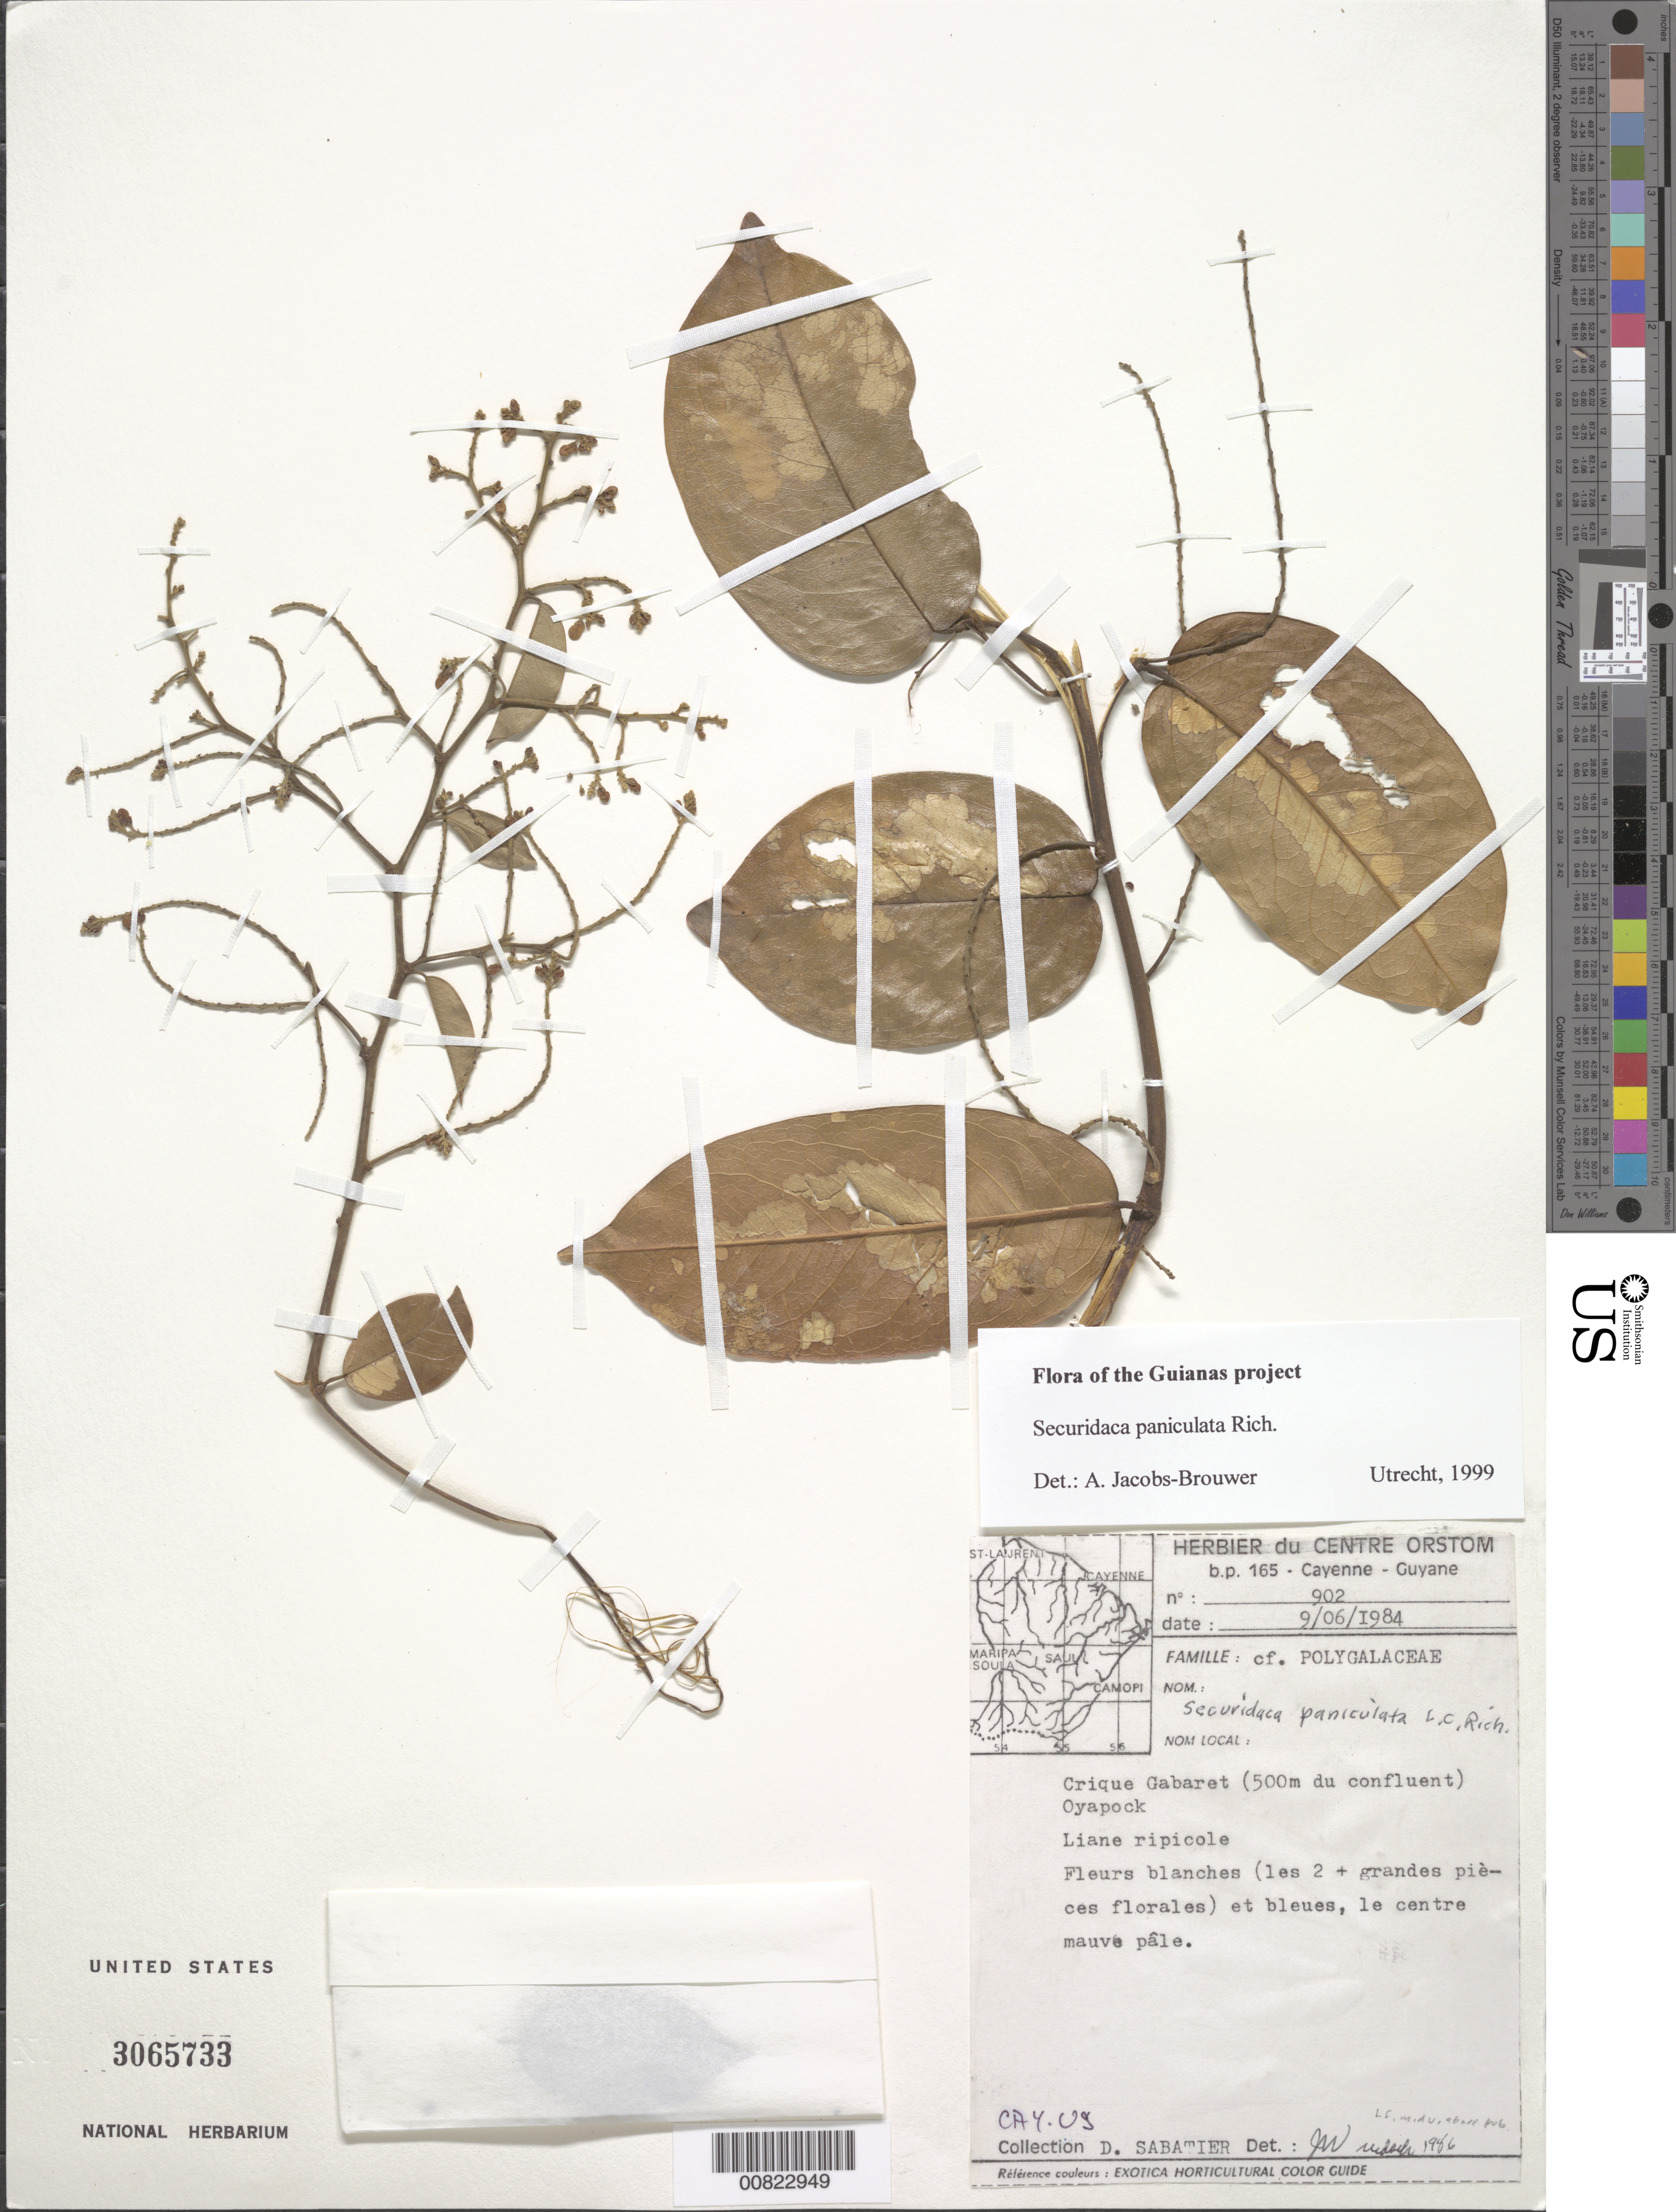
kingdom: Plantae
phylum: Tracheophyta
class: Magnoliopsida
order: Fabales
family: Polygalaceae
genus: Securidaca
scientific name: Securidaca paniculata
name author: Rich.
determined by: Jacobs-Brouwer, A.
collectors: D. Sabatier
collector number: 902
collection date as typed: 9-Jun-84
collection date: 1984-06-09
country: French Guiana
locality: Crique Gabaret (500 m du confluent), Oyapock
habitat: Ripicole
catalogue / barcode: US 3065733